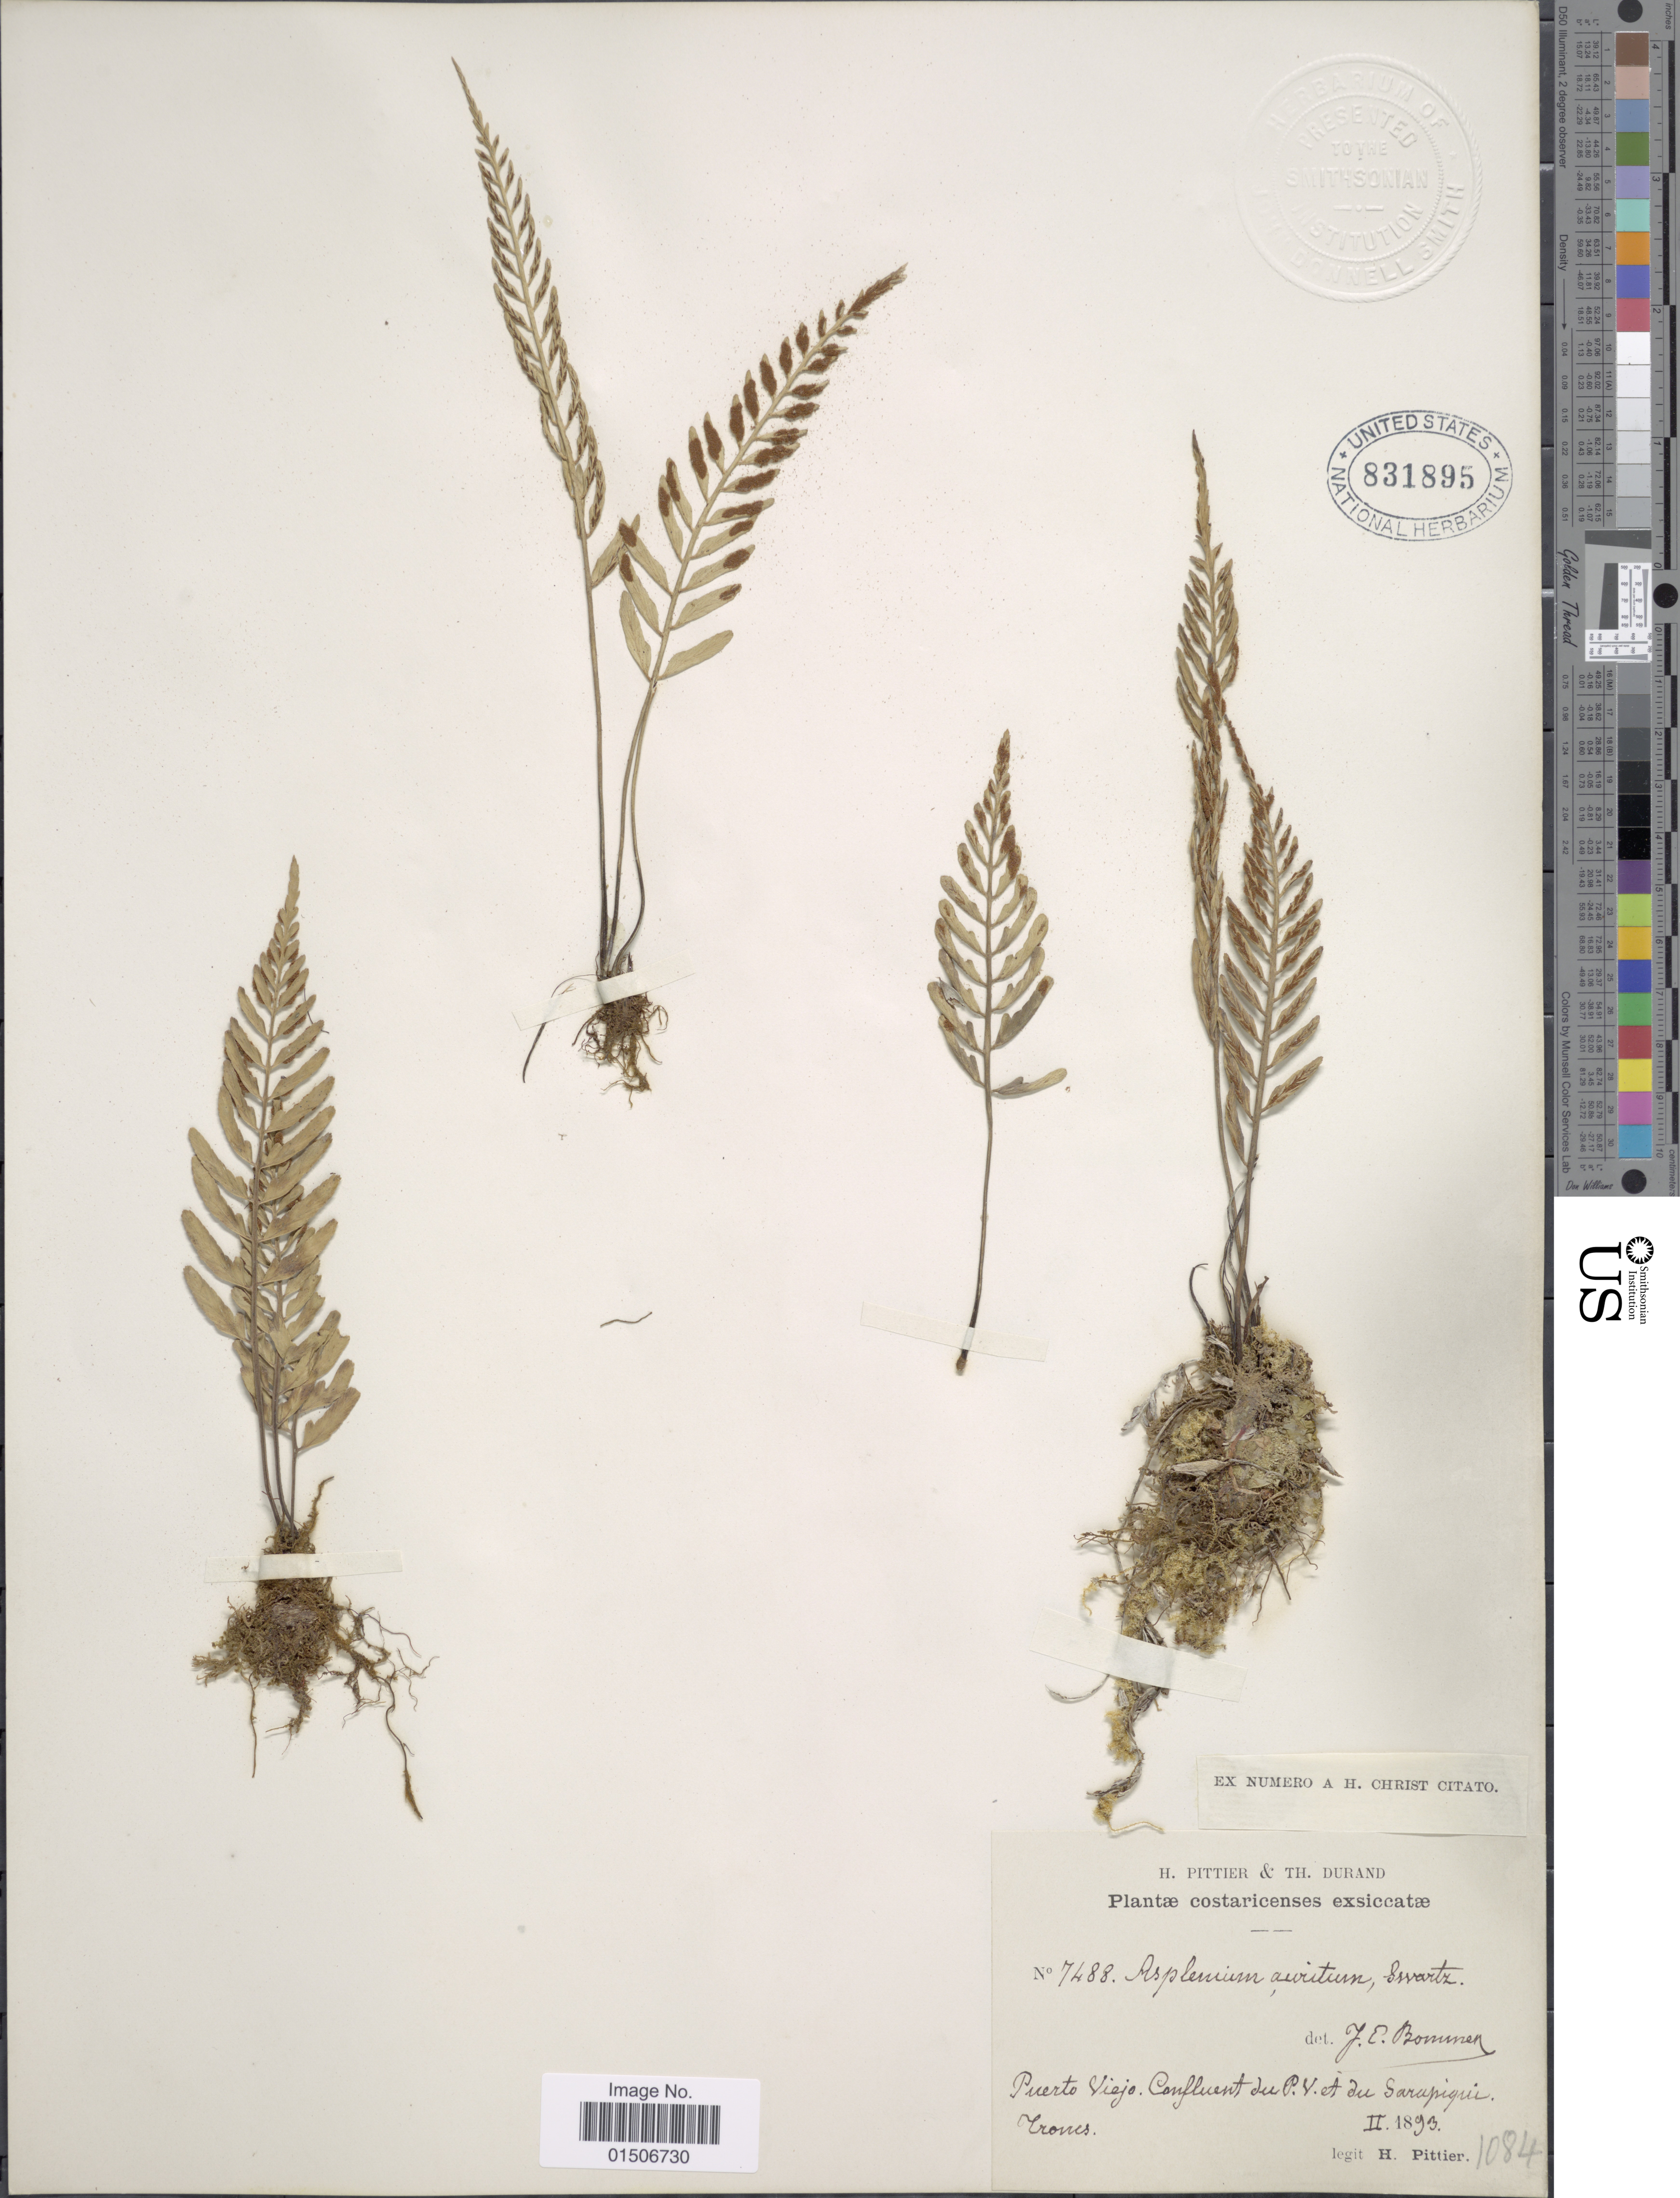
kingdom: Plantae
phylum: Tracheophyta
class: Polypodiopsida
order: Polypodiales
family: Aspleniaceae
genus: Asplenium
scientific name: Asplenium levyi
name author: E. Fourn.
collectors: H. F. Pittier & T. Durand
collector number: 7488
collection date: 1893-02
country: Costa Rica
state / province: Heredia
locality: Puerto Viejo. Confluent du P.V. et du Sarapiqui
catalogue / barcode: US 831895